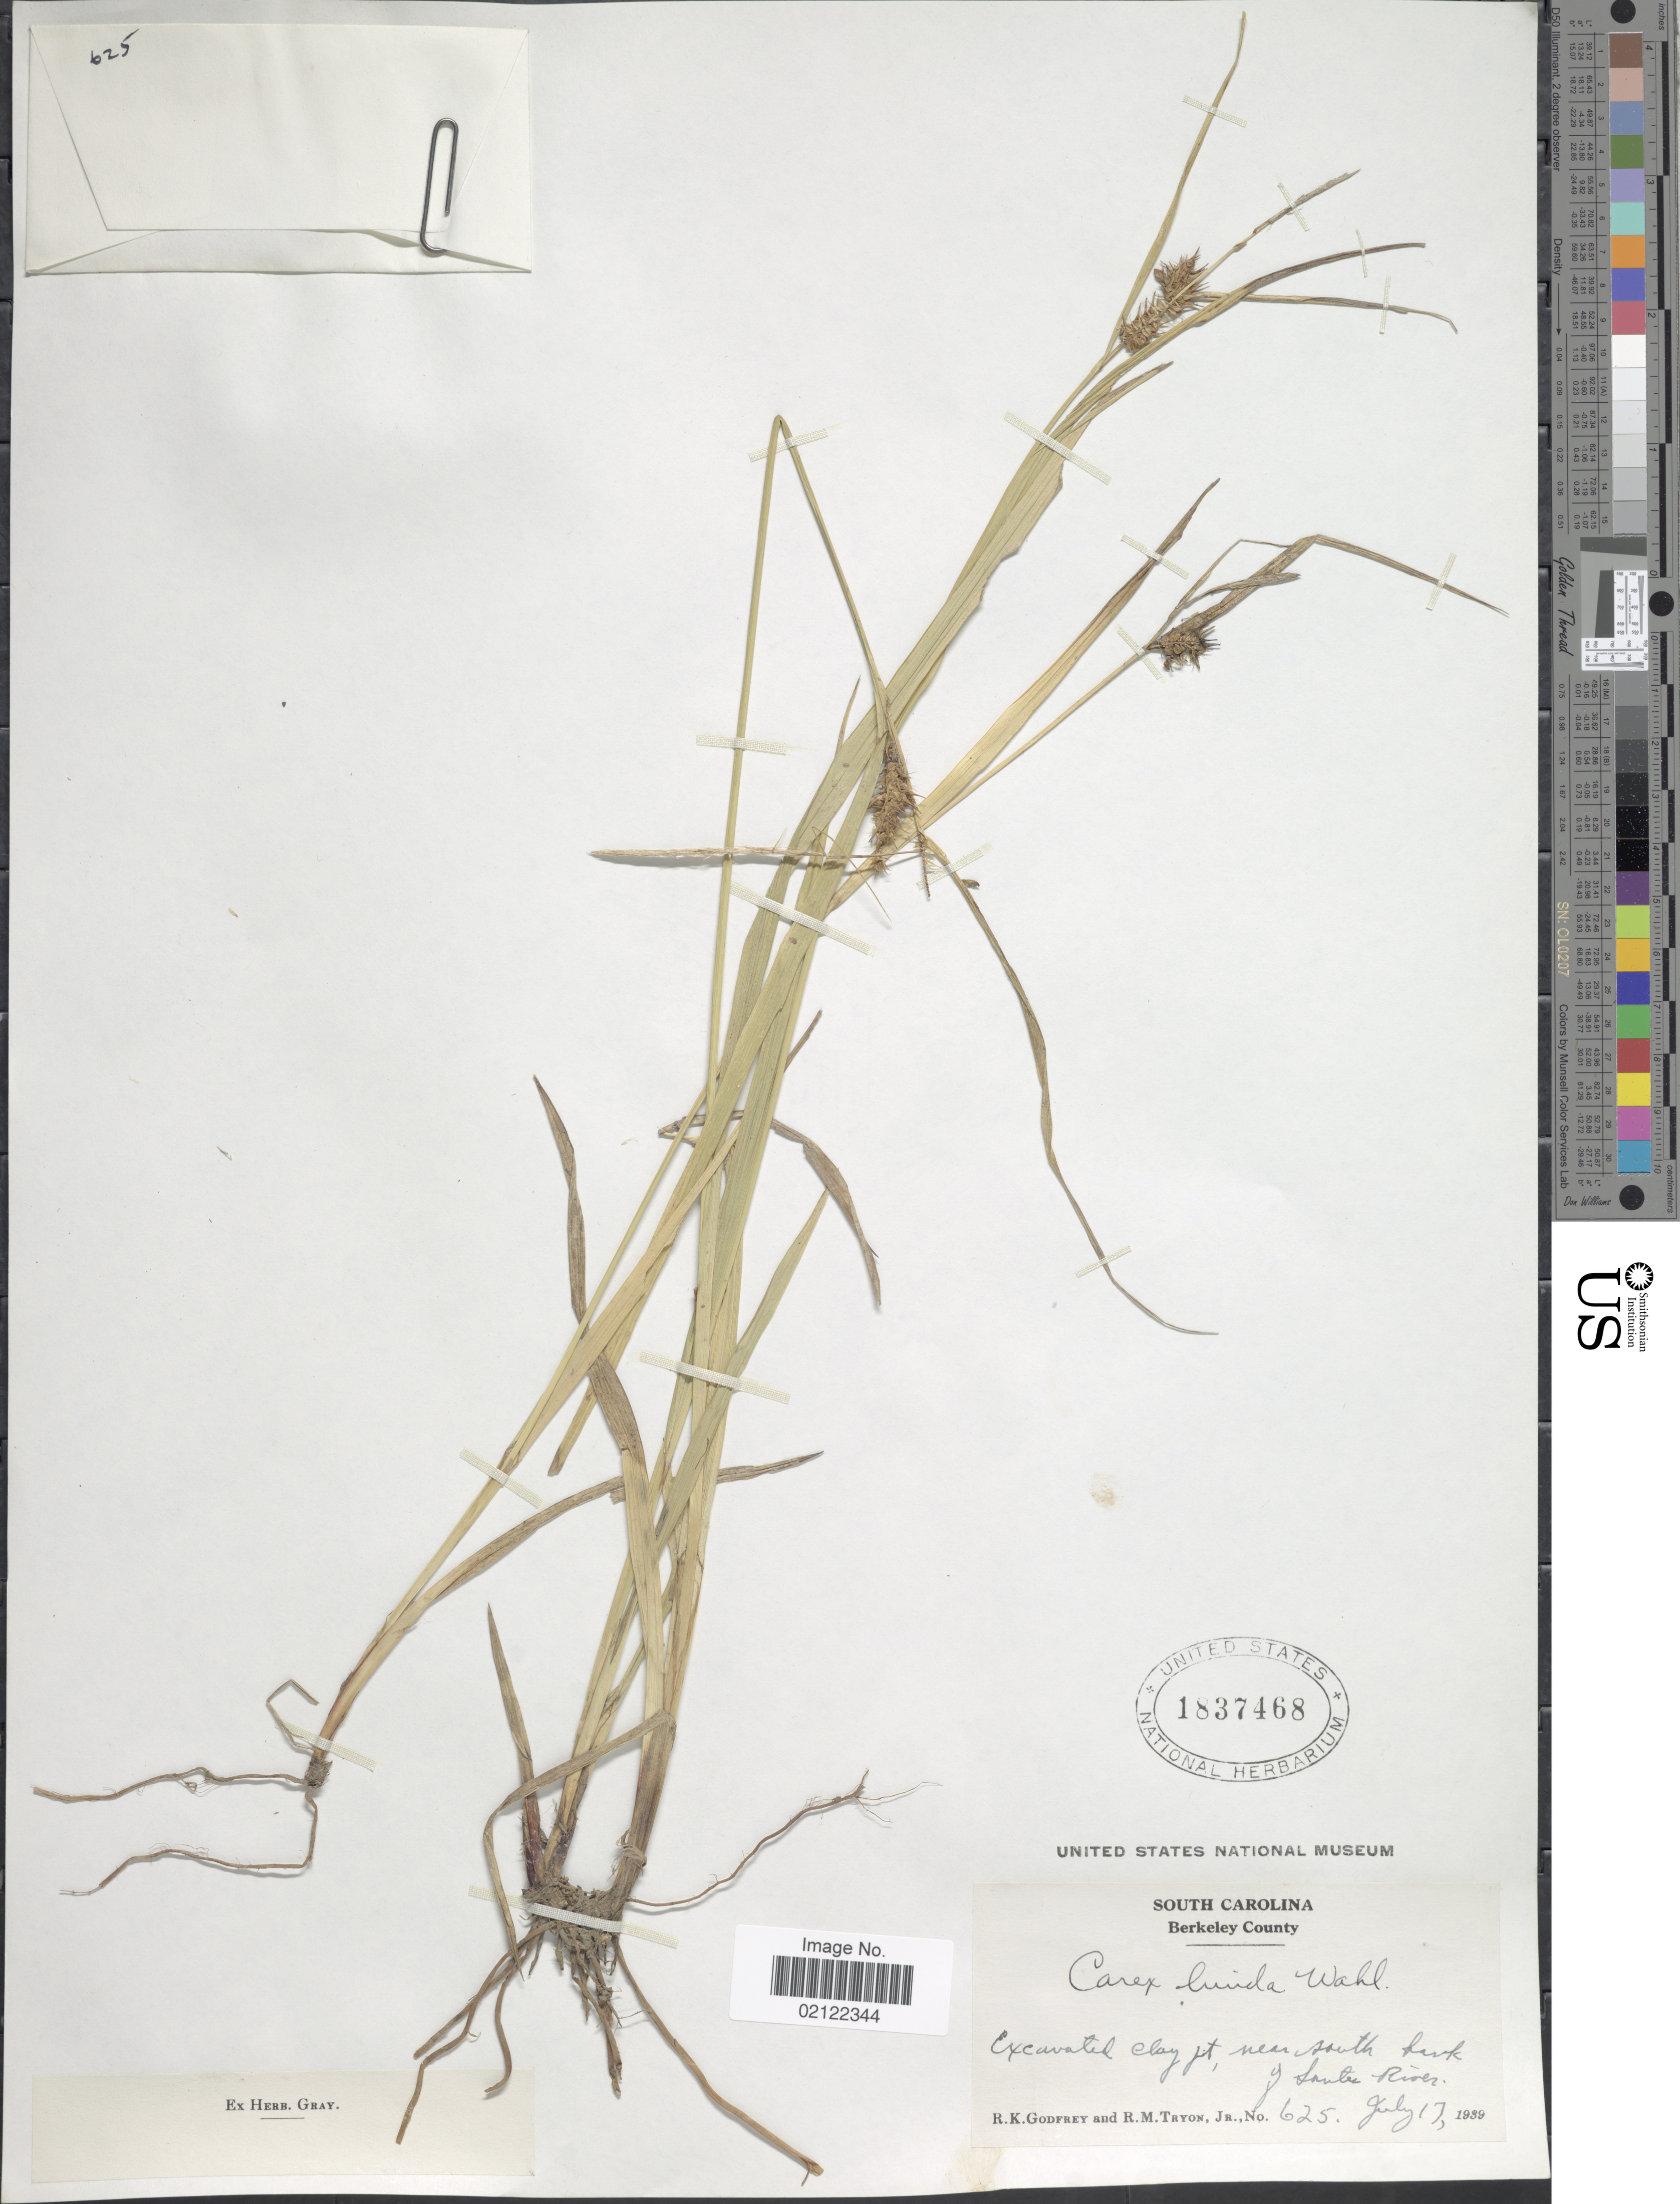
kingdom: Plantae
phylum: Tracheophyta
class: Liliopsida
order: Poales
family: Cyperaceae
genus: Carex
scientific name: Carex lurida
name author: Wahlenb.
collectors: R. K. Godfrey & R. M. Tryon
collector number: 625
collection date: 1939-07-17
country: United States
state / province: South Carolina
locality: Berkeley County. Near south bank of Santee River.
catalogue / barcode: US 1837468